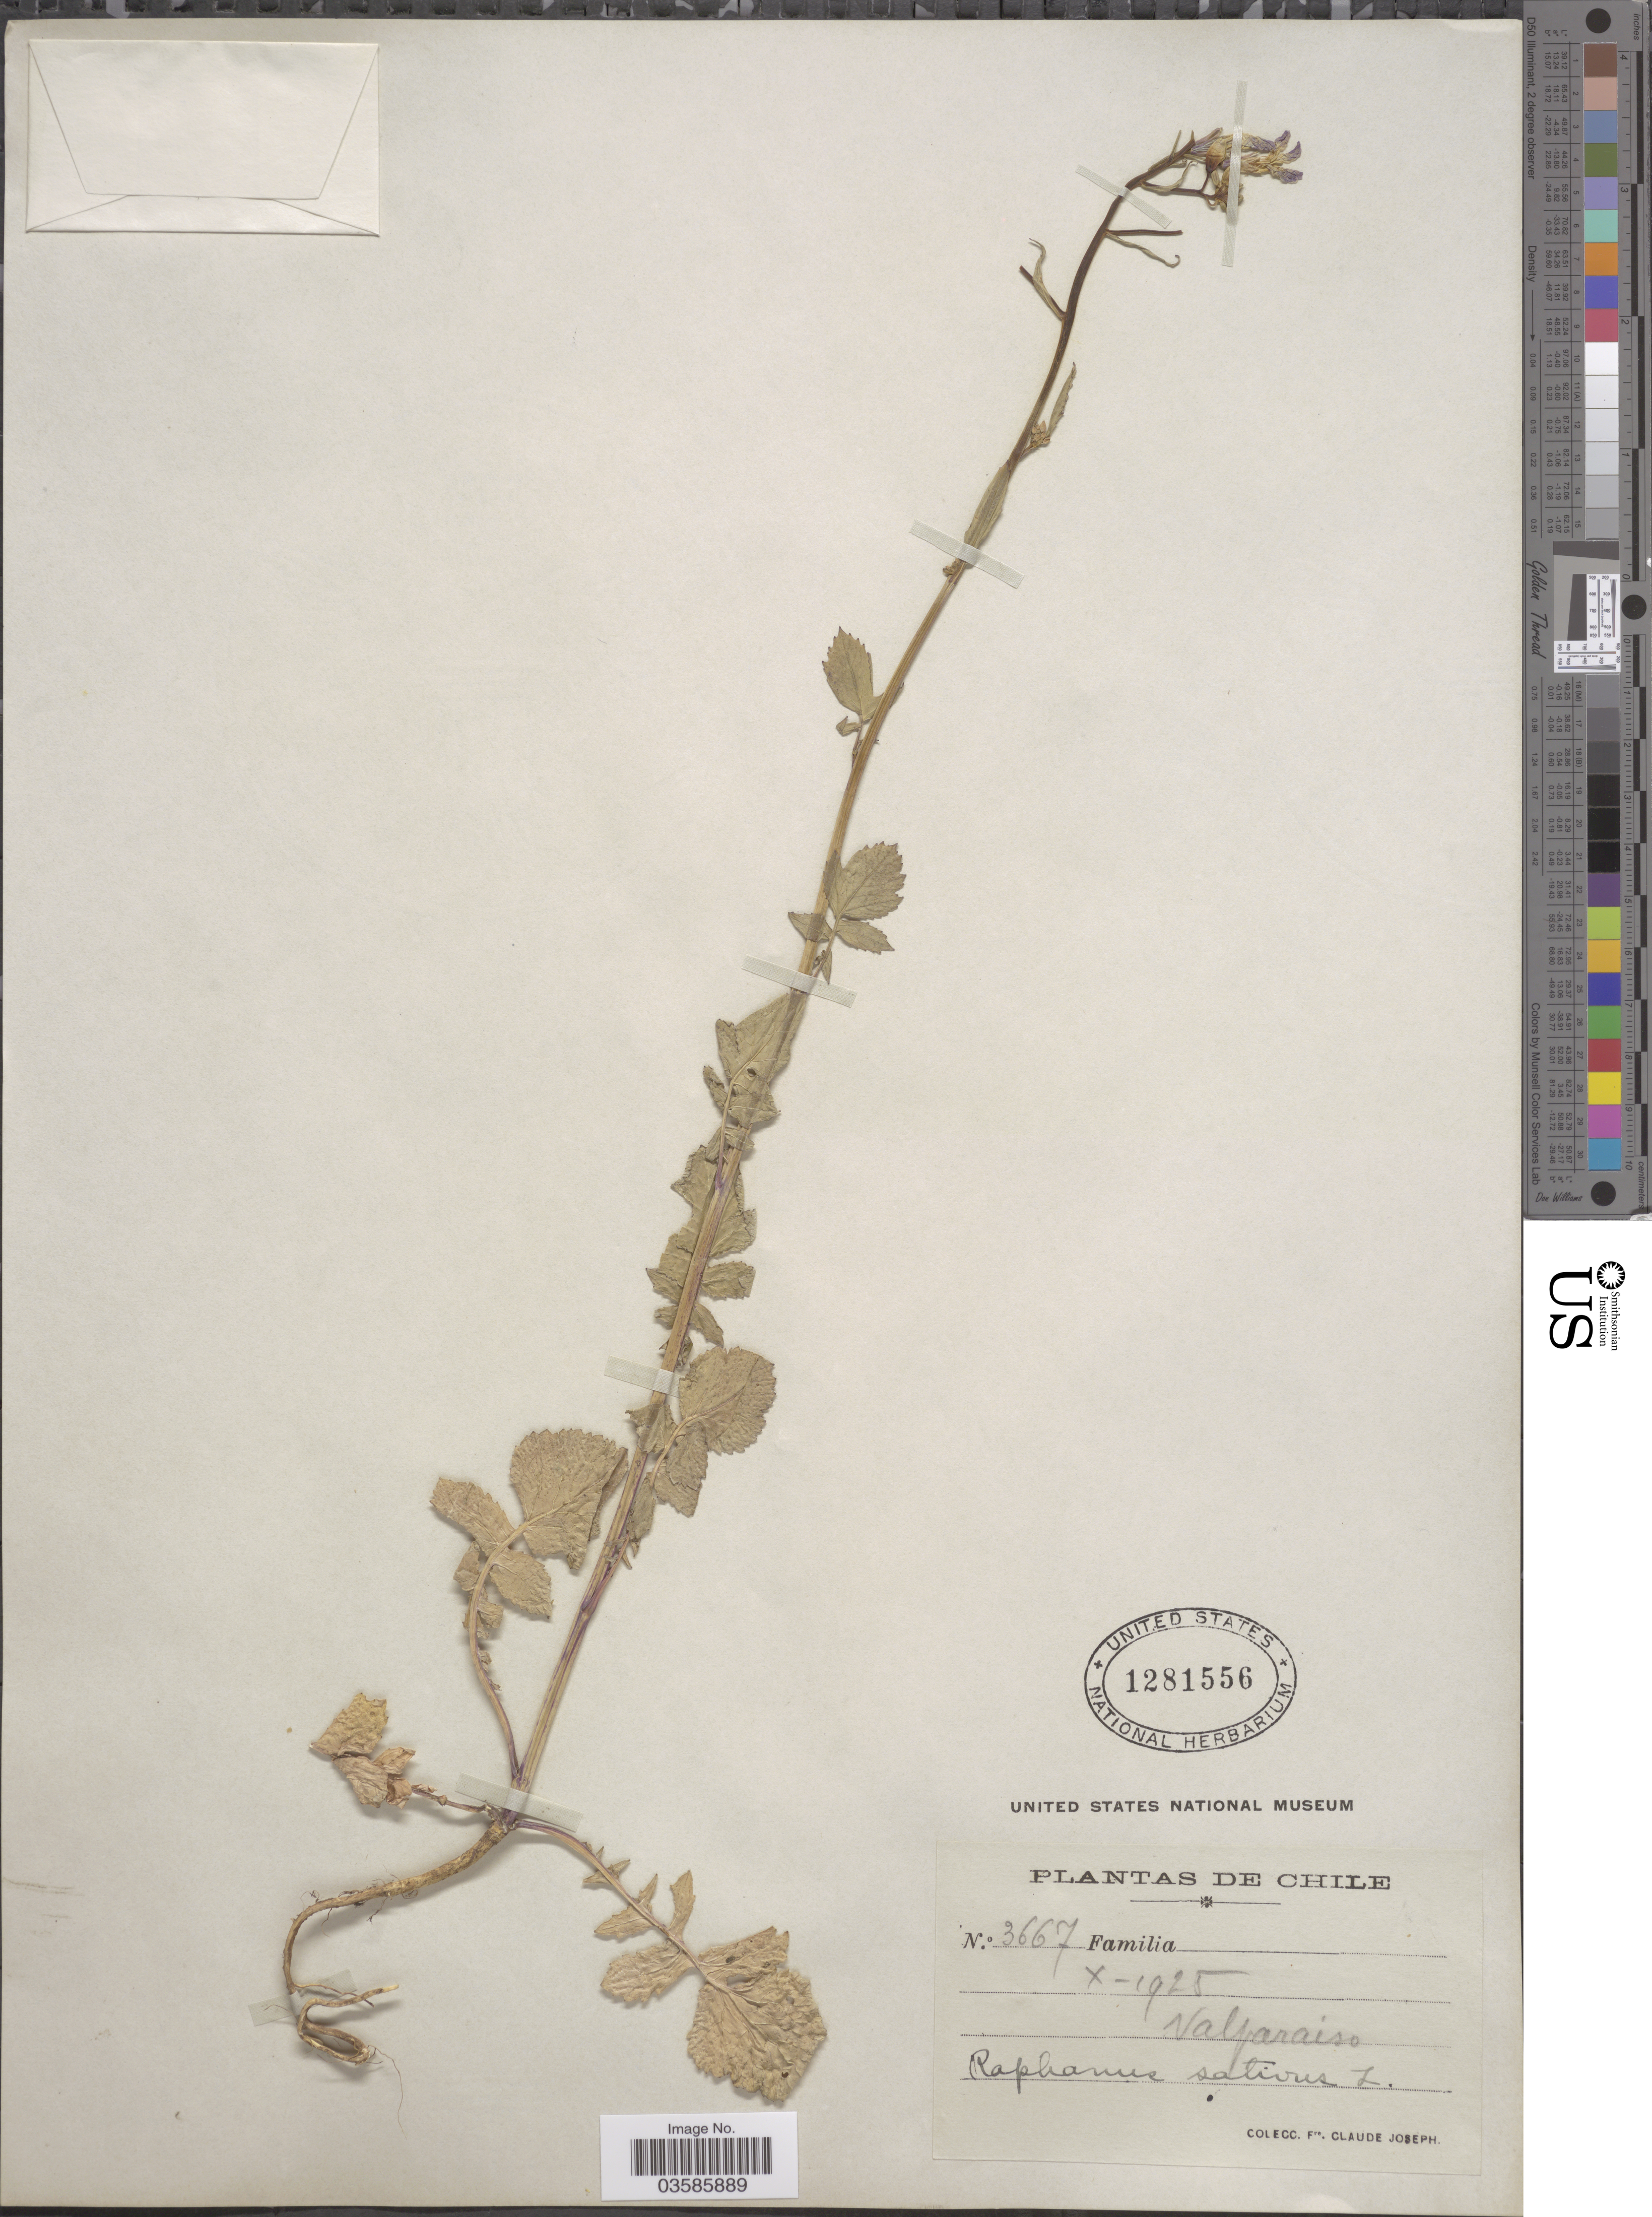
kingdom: Plantae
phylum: Tracheophyta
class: Magnoliopsida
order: Brassicales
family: Brassicaceae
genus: Raphanus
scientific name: Raphanus sativus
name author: L.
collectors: Bro. Claude-Joseph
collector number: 3667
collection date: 1925-10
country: Chile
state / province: Valparaíso (V)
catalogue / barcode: US 1281556